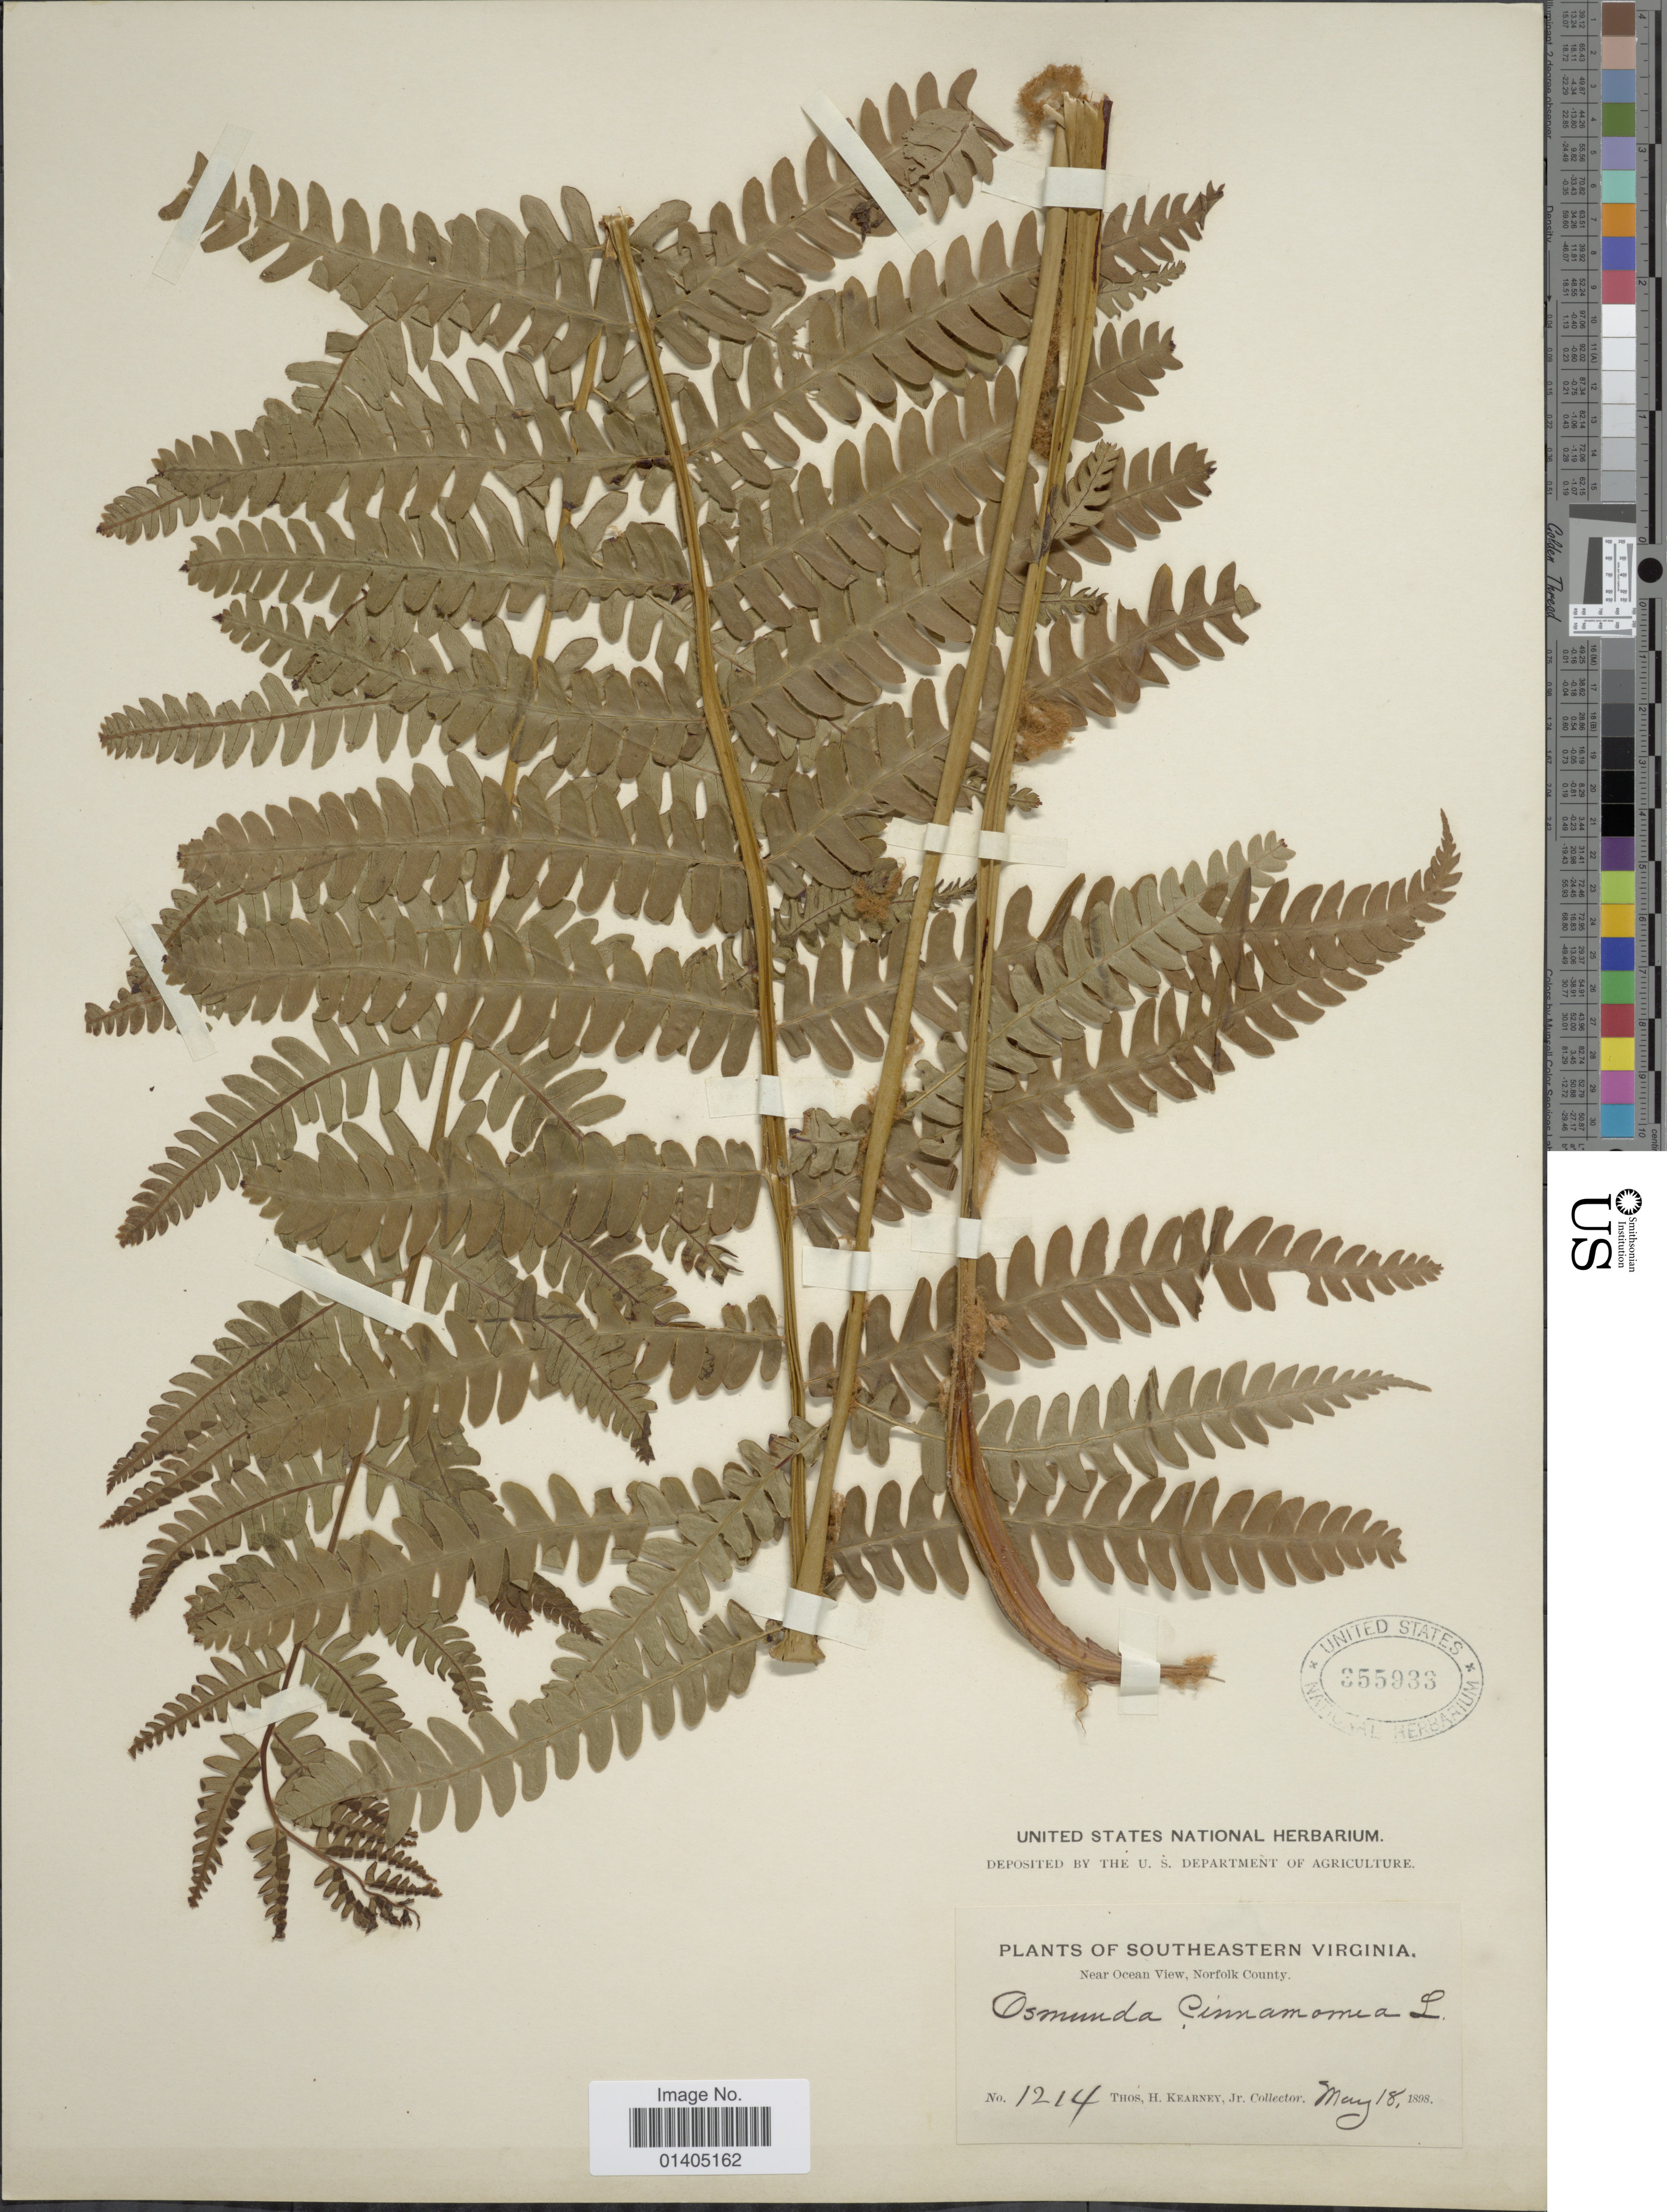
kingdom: Plantae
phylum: Tracheophyta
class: Polypodiopsida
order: Osmundales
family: Osmundaceae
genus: Osmundastrum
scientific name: Osmundastrum cinnamomeum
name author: (L.) C. Presl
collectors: T. H. Kearney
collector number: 1214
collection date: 1898-05-18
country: United States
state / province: Virginia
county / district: City of Norfolk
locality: Southeastern Virginia, Near Ocean View, Norfolk County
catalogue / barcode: US 355933